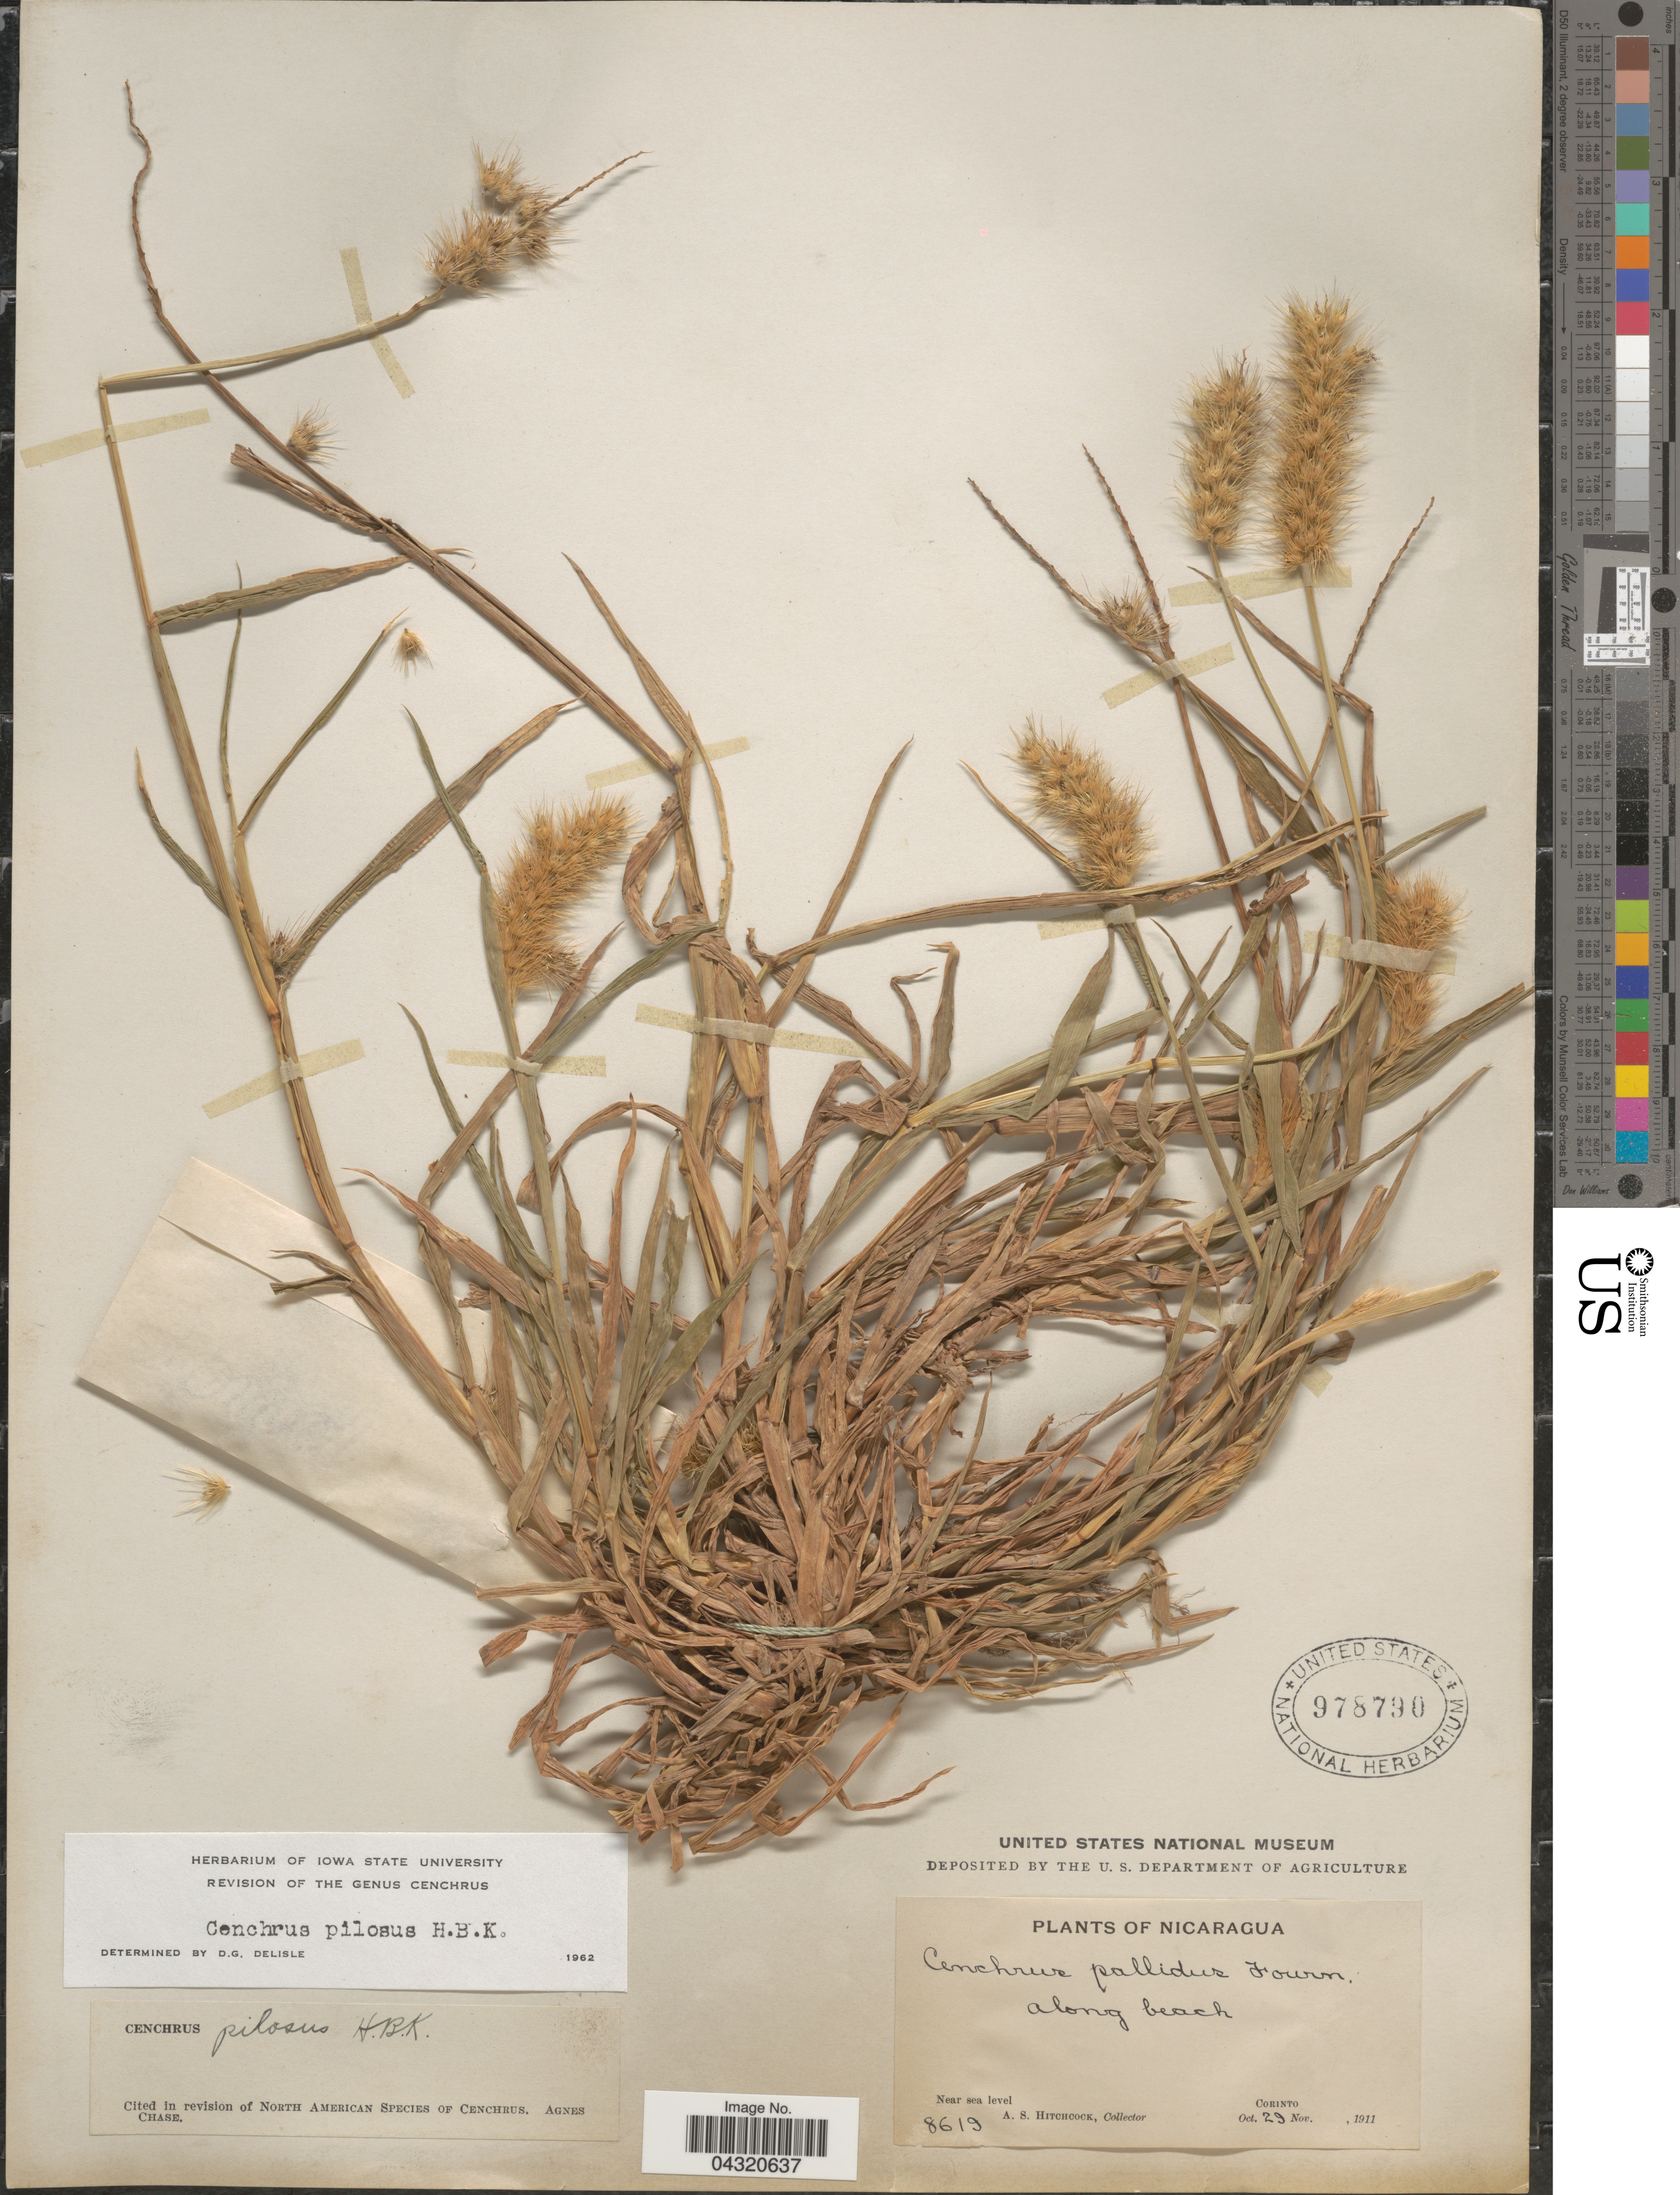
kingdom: Plantae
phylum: Tracheophyta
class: Liliopsida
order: Poales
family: Poaceae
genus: Cenchrus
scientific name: Cenchrus pilosus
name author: Kunth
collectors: A. S. Hitchcock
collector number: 8619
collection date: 1911-10-29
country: Nicaragua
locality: Along beach. Corinto.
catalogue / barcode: US 978790